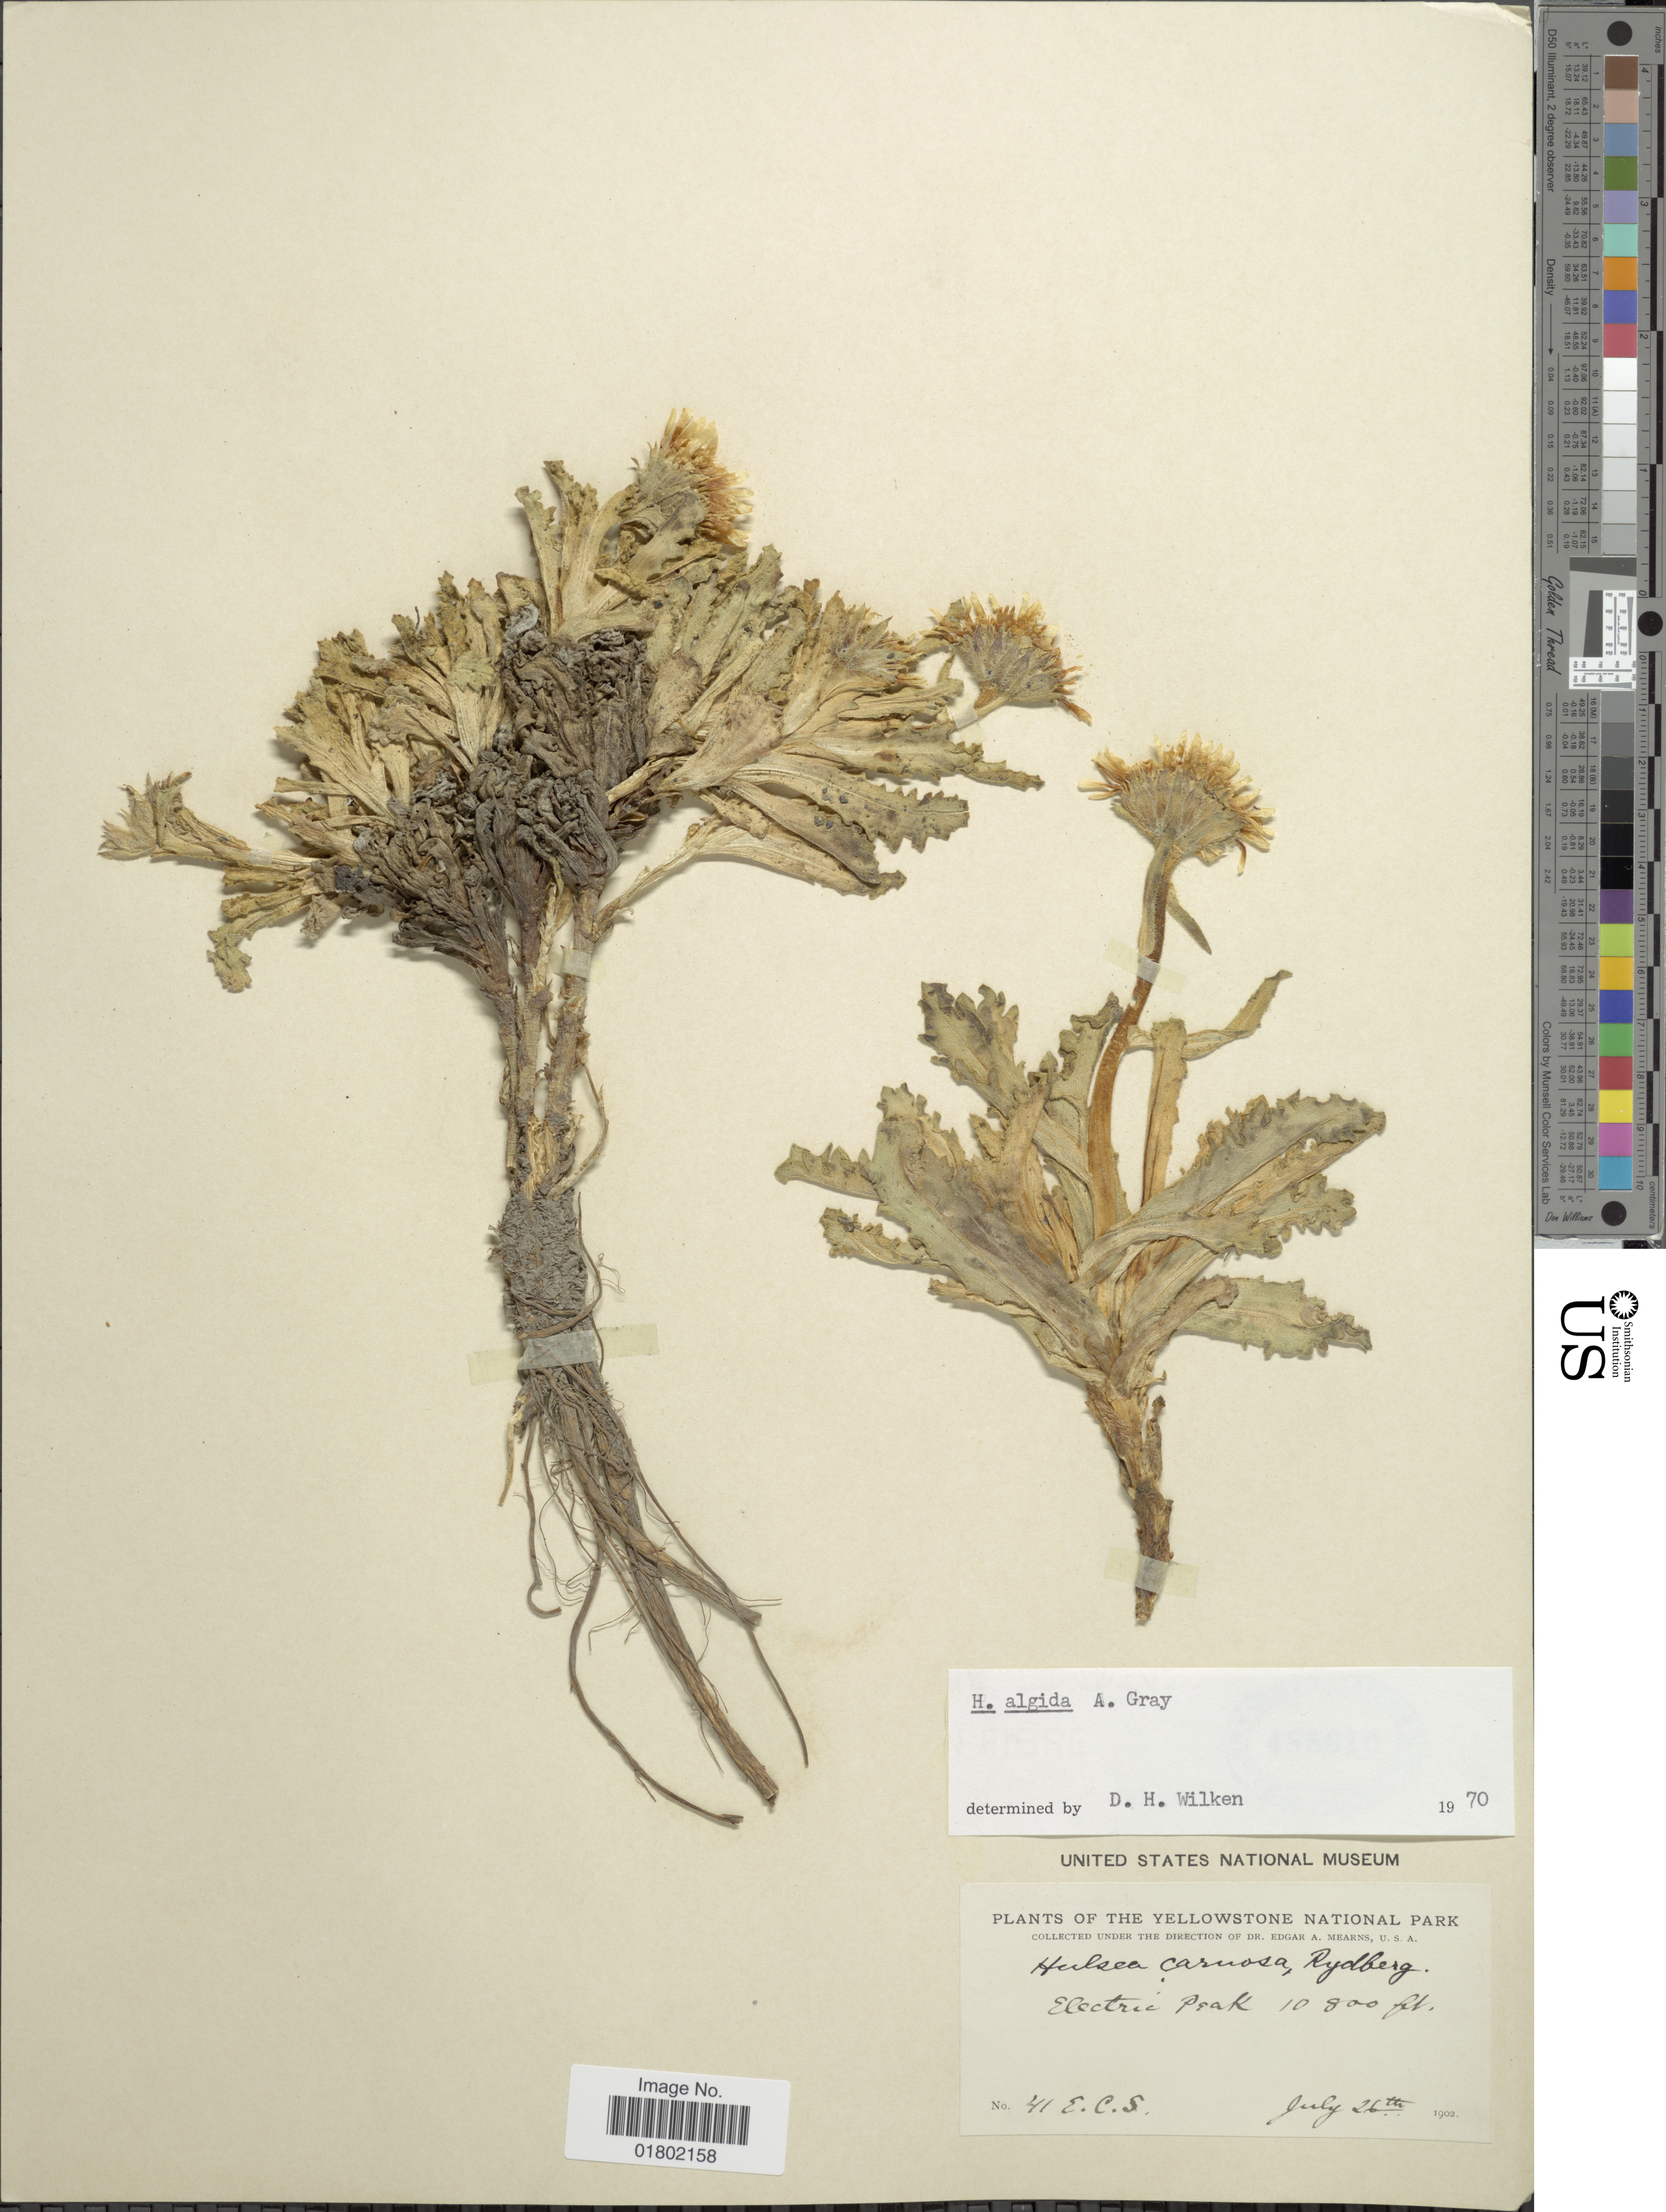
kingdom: Plantae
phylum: Tracheophyta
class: Magnoliopsida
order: Asterales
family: Asteraceae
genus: Hulsea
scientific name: Hulsea algida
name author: A. Gray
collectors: E. A. Mearns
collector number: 41ECS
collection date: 1902-07-26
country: United States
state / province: Wyoming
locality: The Yellowstone National Park, Electric Park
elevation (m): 3292